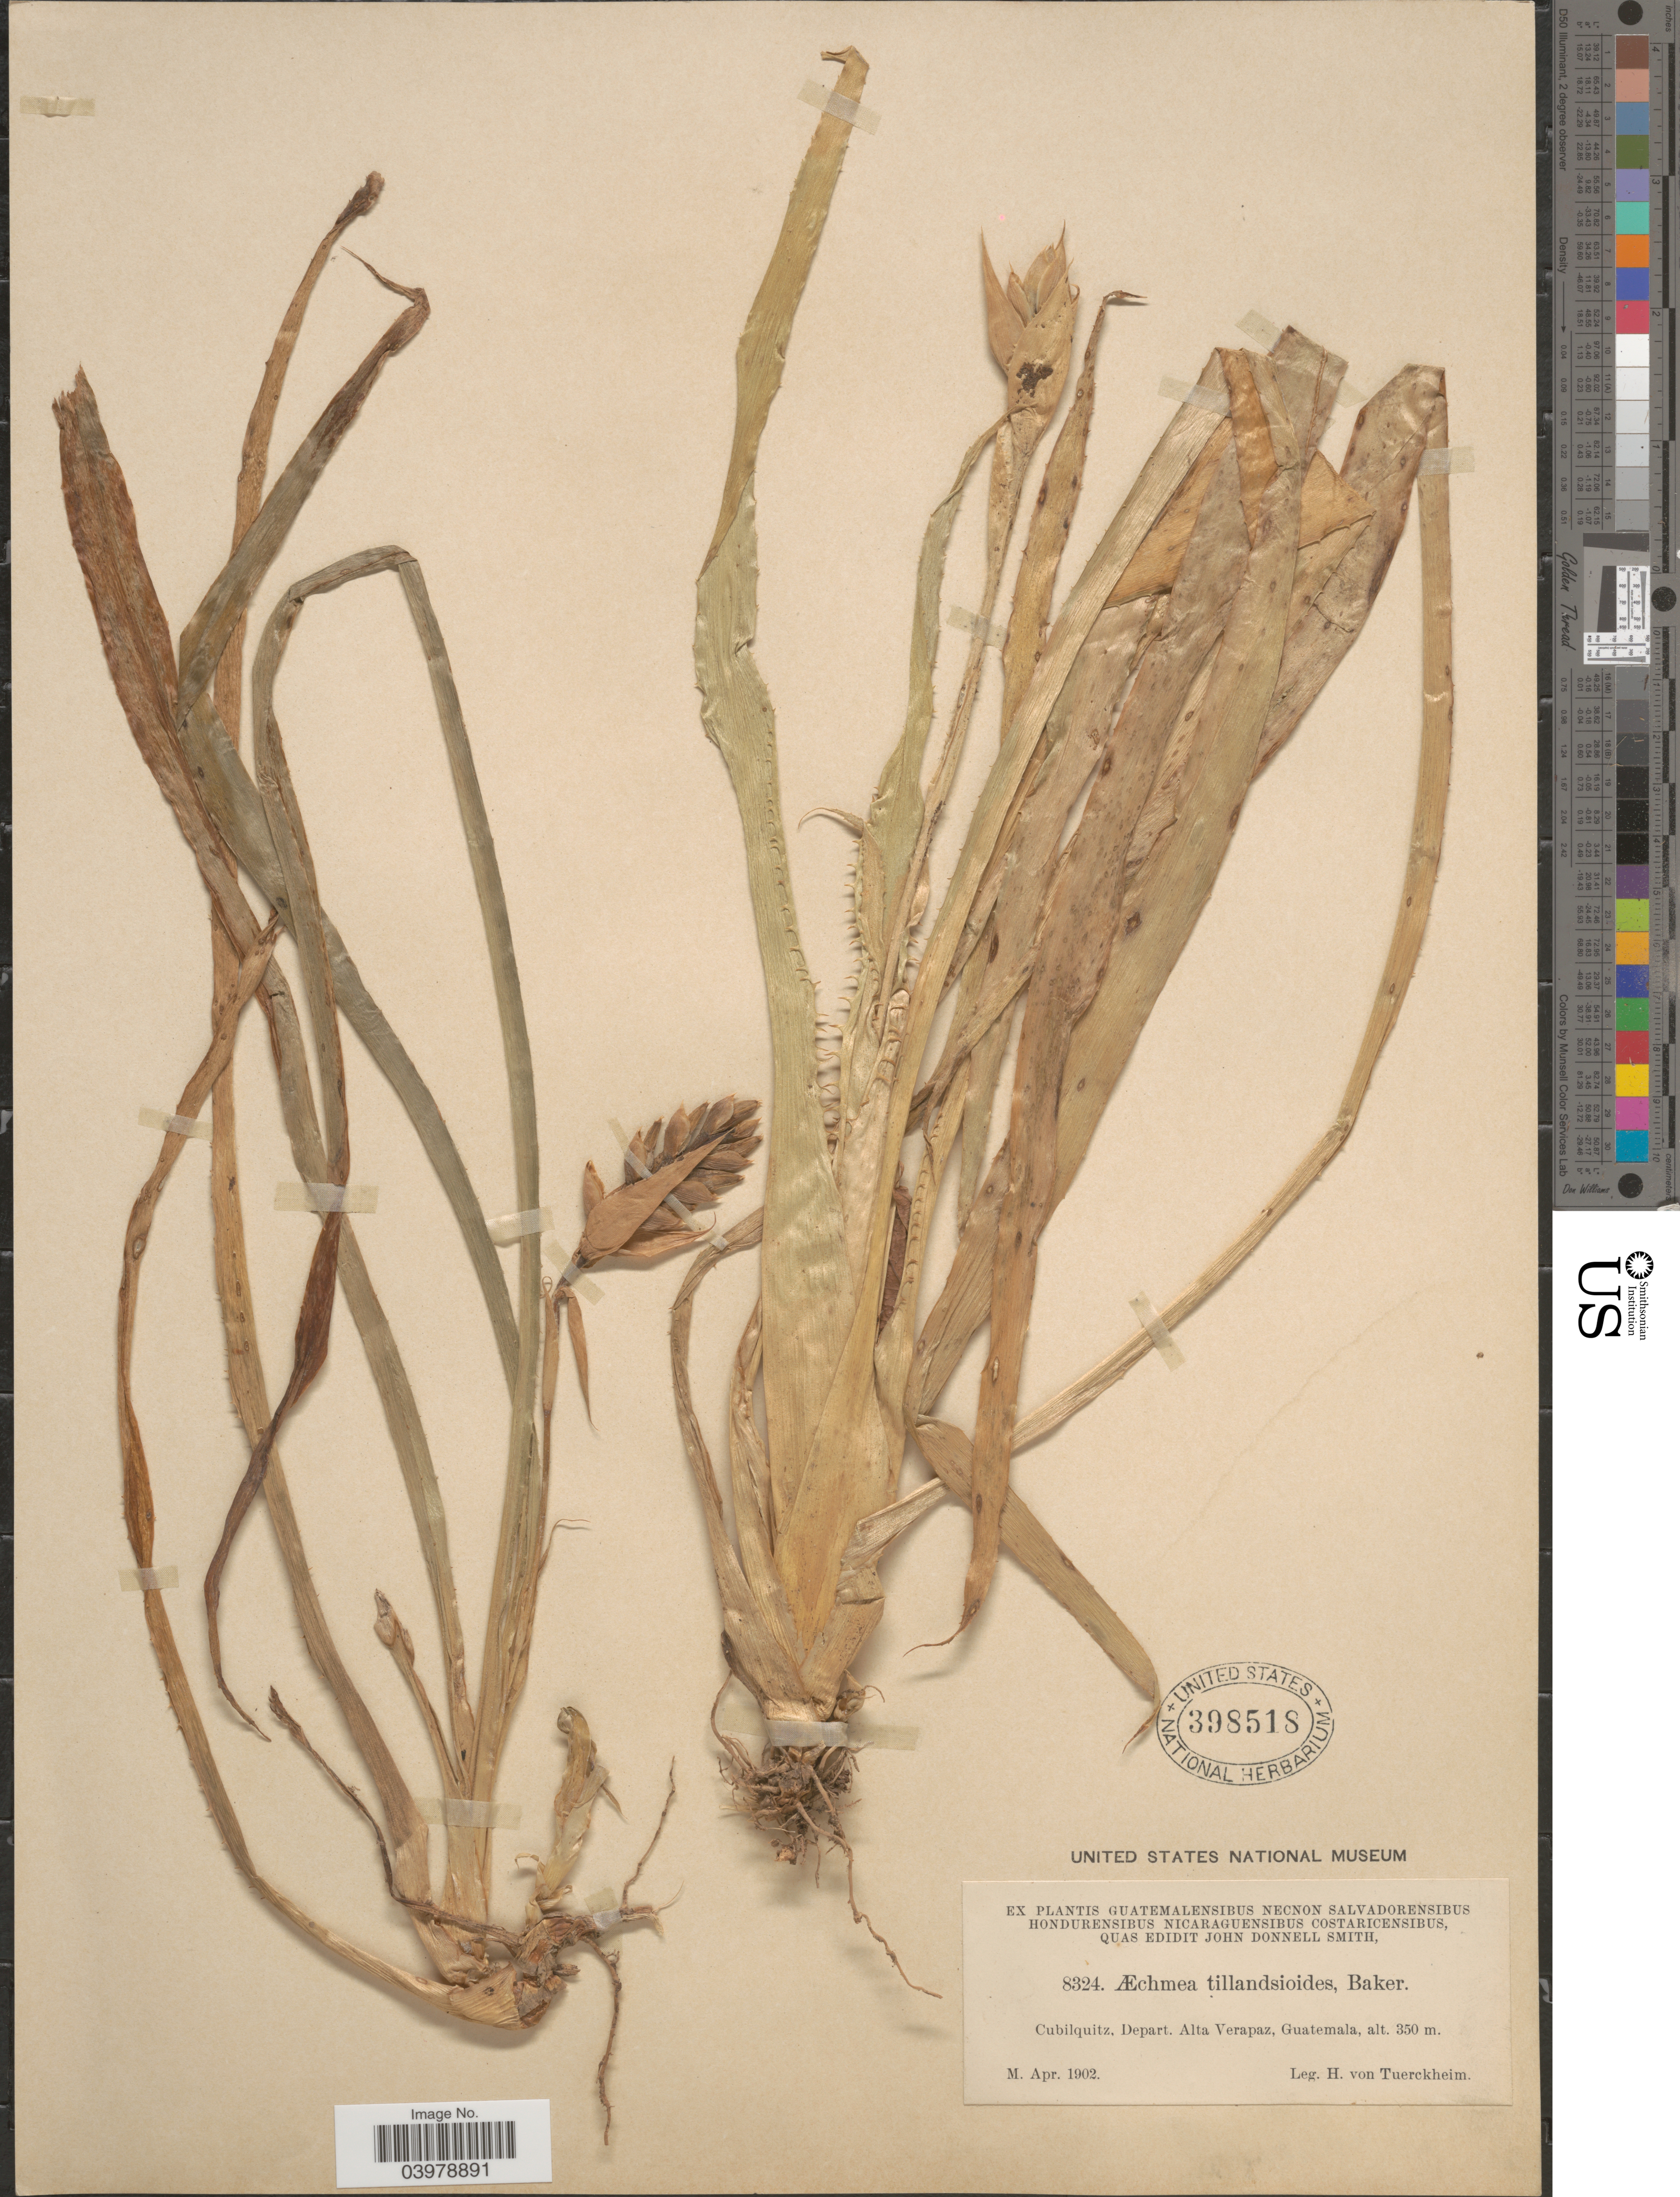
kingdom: Plantae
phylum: Tracheophyta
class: Liliopsida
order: Poales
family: Bromeliaceae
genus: Aechmea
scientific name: Aechmea tillandsioides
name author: (Mart. ex Schult. & Schult. f.) Baker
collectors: H. von Tuerckheim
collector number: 8324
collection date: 1902-04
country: Guatemala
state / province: Alta Verapaz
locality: Cubilquitz, Depart. Alta Verapaz.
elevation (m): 350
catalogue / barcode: US 398518